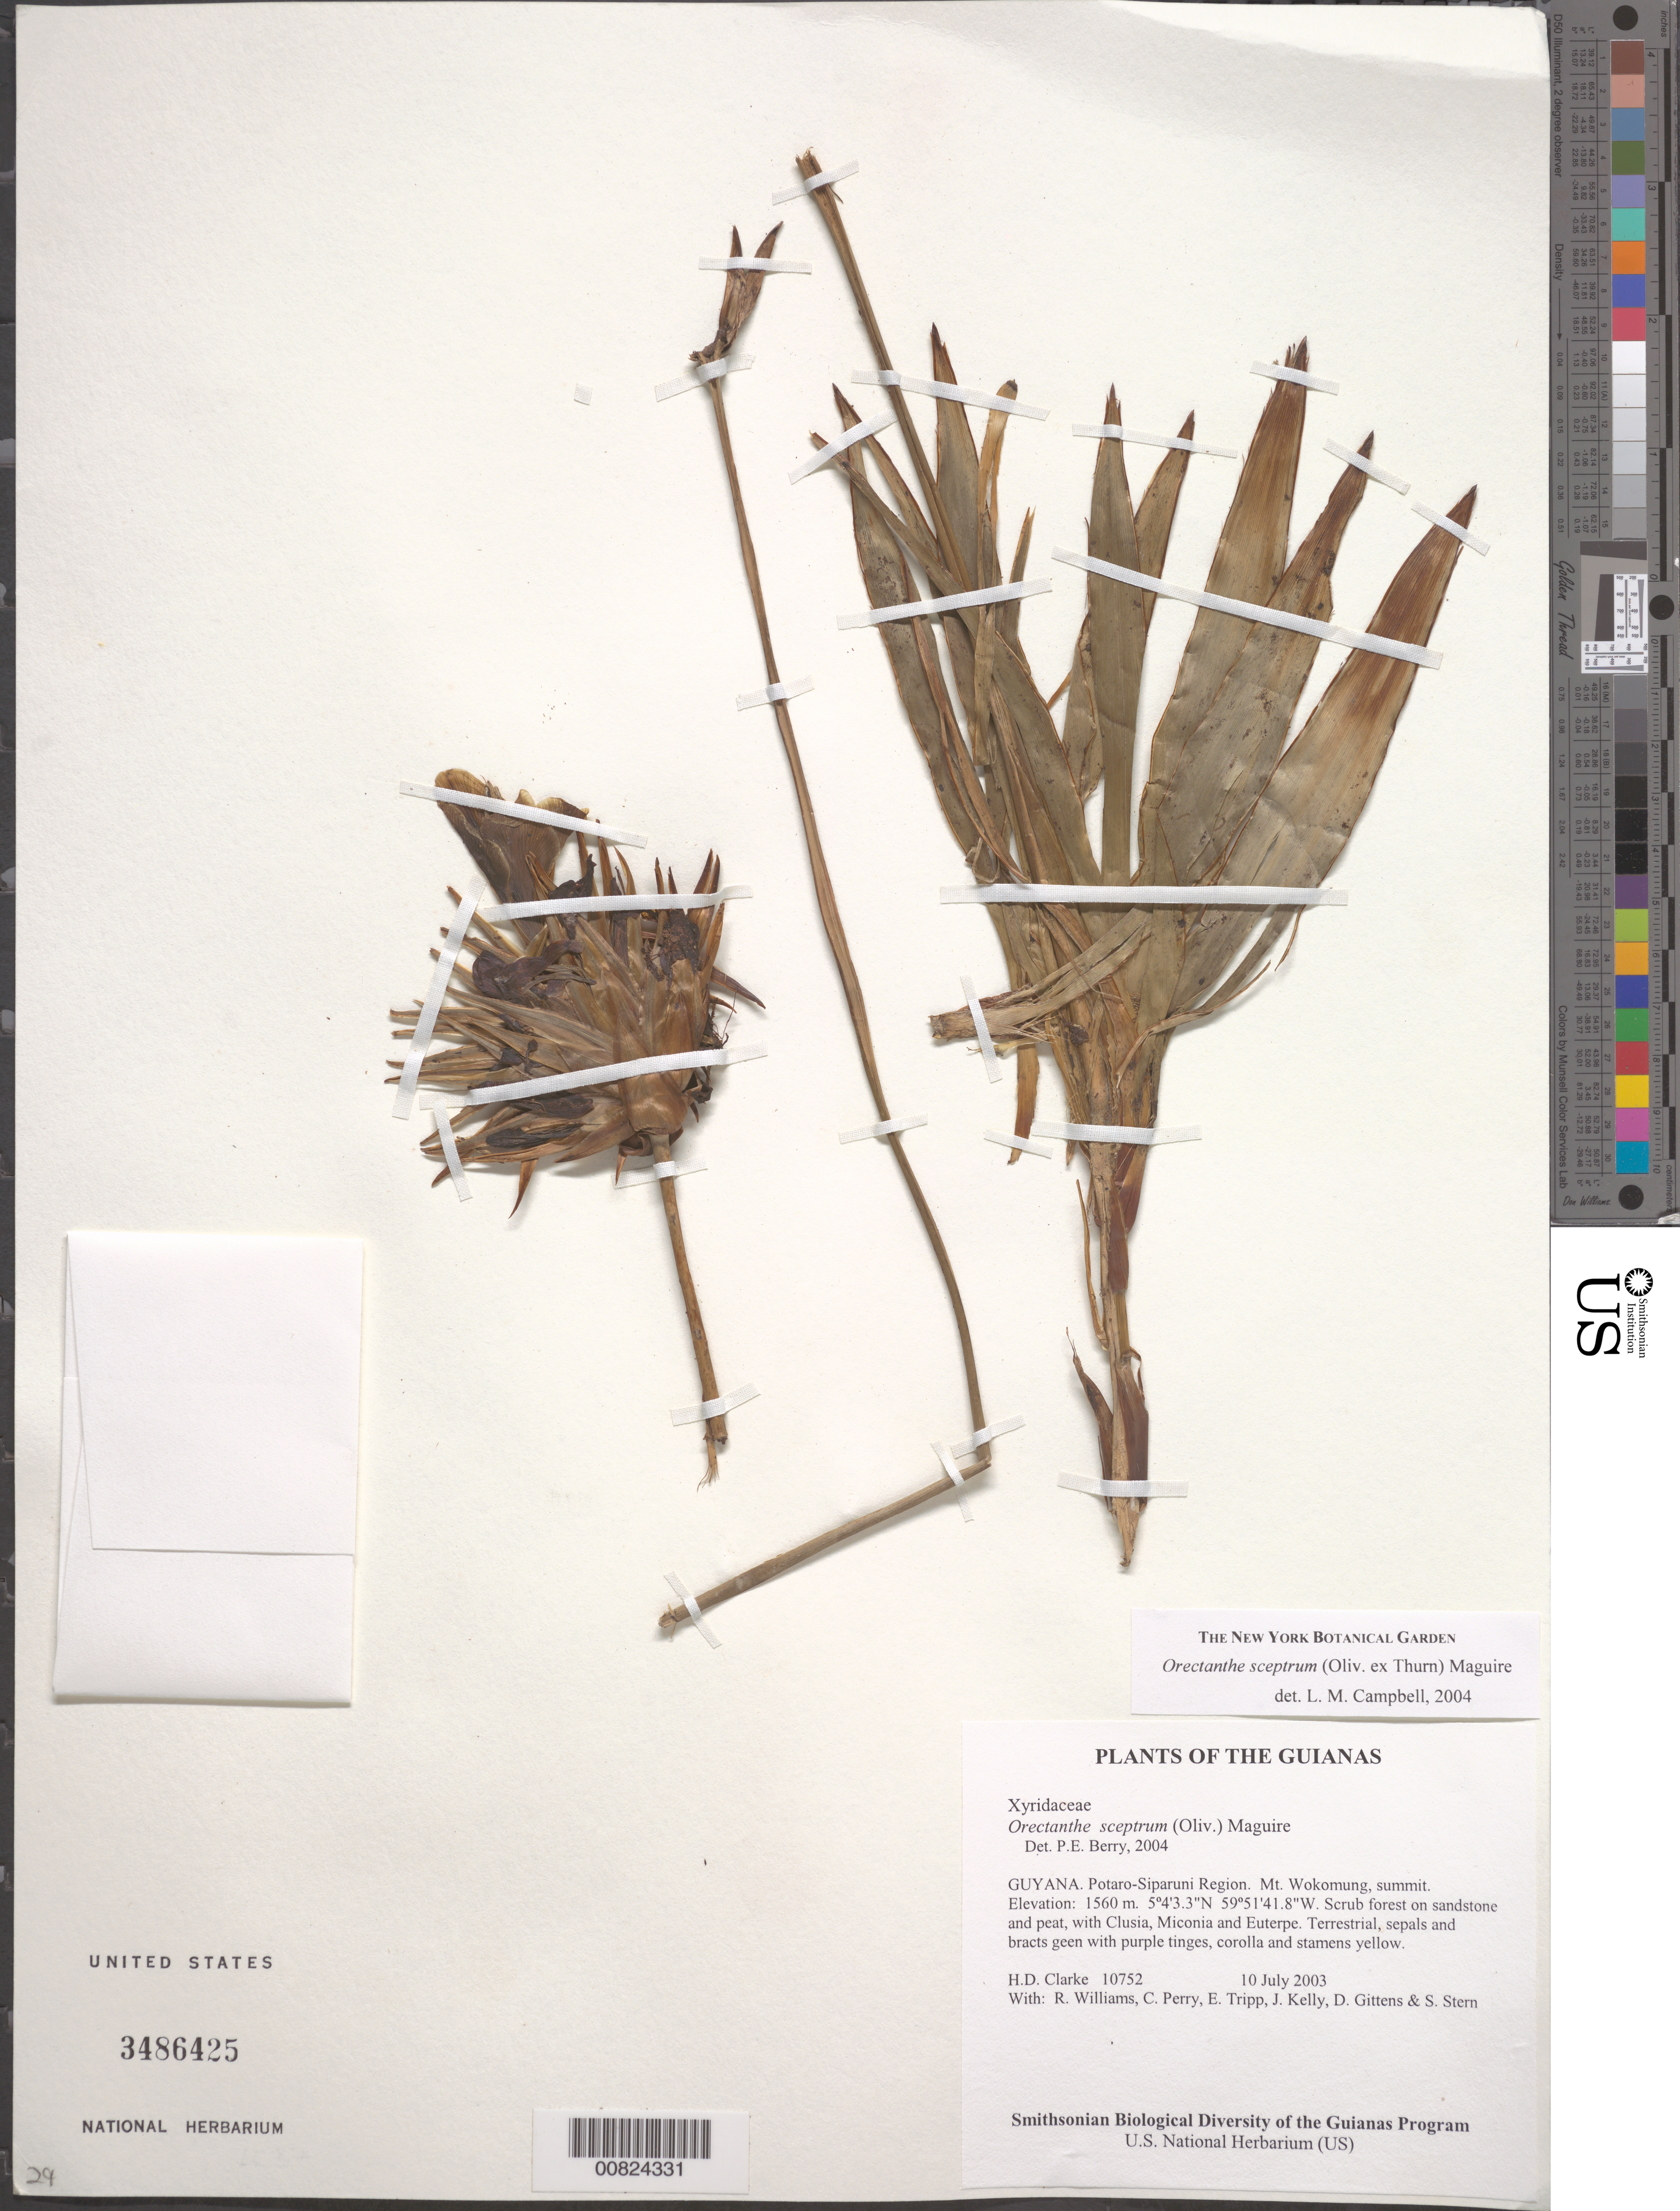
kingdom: Plantae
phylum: Tracheophyta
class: Liliopsida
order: Poales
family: Xyridaceae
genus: Orectanthe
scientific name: Orectanthe sceptrum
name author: (Oliv.) Maguire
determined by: Berry, P. E., (WIS), University of Wisconsin - Madison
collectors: H. D. Clarke, R. Williams, C. Perry, E. Tripp, J. Kelly, D. Gittens & S. R. Stern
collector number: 10752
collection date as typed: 10 July 2003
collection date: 2003-07-10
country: Guyana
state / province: Potaro-Siparuni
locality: Mt. Wokomung, summit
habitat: Scrub forest on sandstone and peat, with Clusia, Miconia and Euterpe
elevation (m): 1560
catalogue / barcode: US 3486425